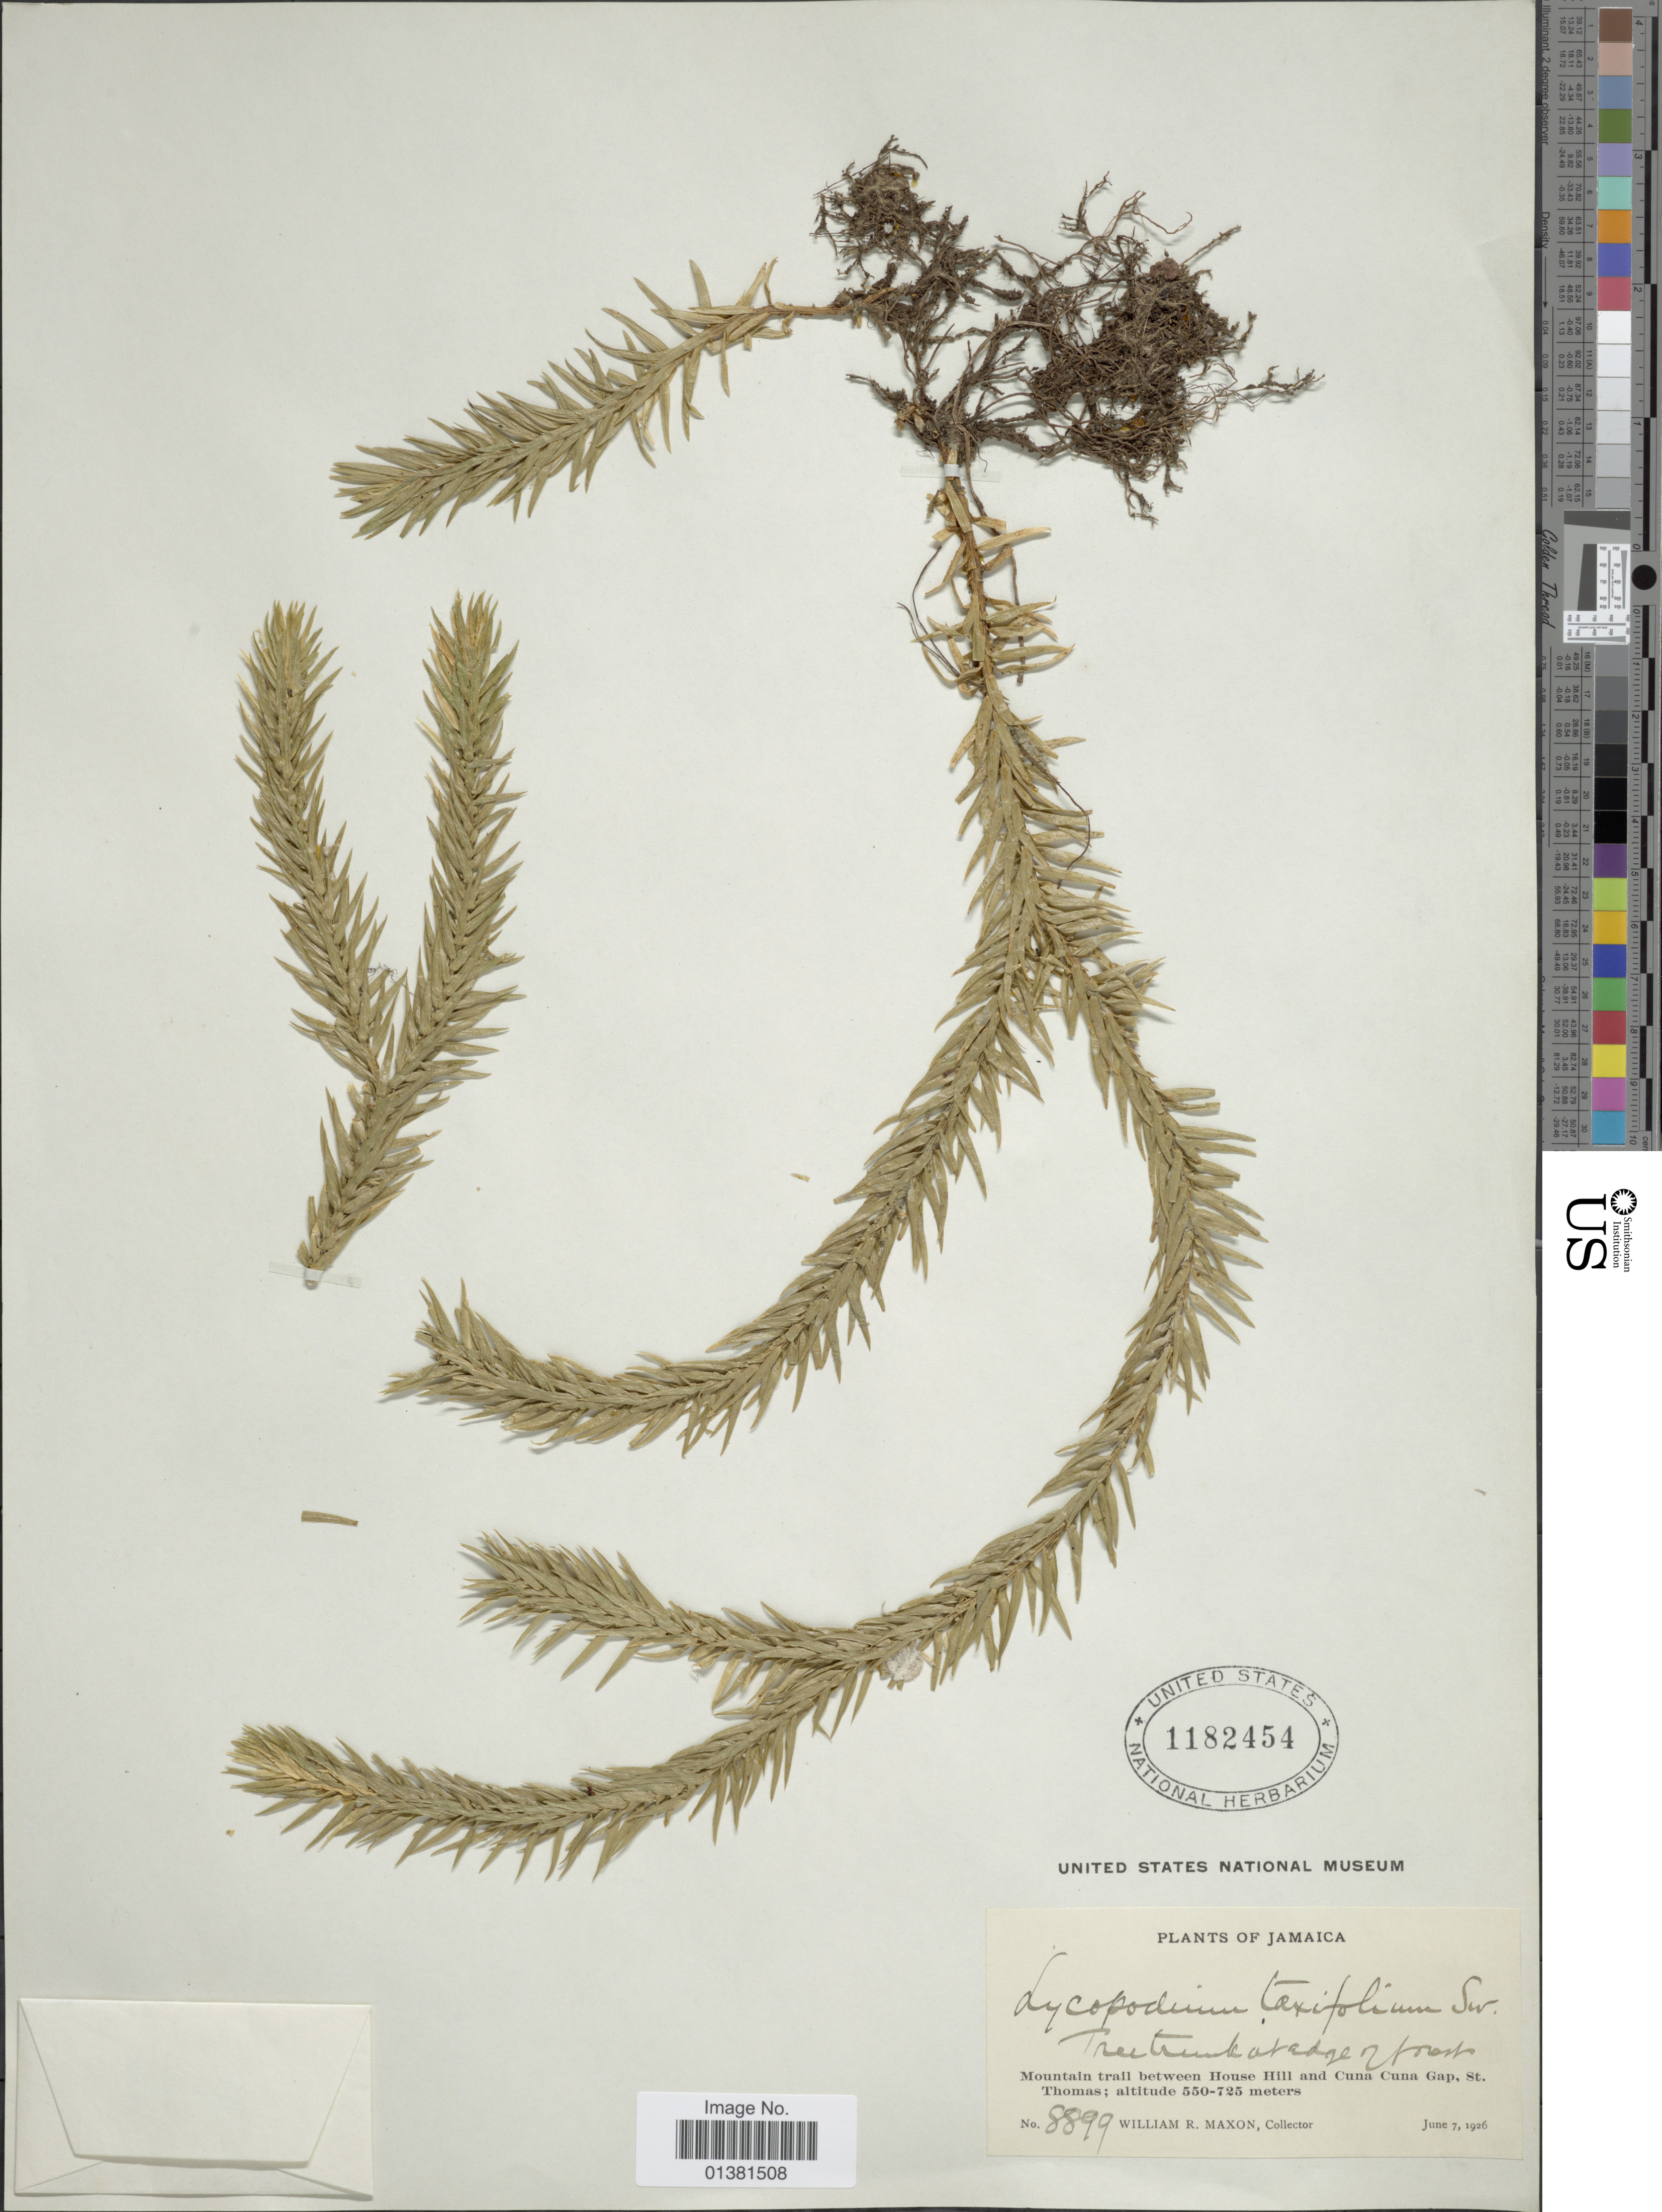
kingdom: Plantae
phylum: Tracheophyta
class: Lycopodiopsida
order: Lycopodiales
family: Lycopodiaceae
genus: Phlegmariurus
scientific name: Phlegmariurus taxifolius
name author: (Sw.) Á. Löve & D. Löve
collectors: W. R. Maxon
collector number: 8899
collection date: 1926-06-07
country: Jamaica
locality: Mountain trail between House Hill and Cuna Cuna Gap, St. Thomas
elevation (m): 550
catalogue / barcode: US 1182454